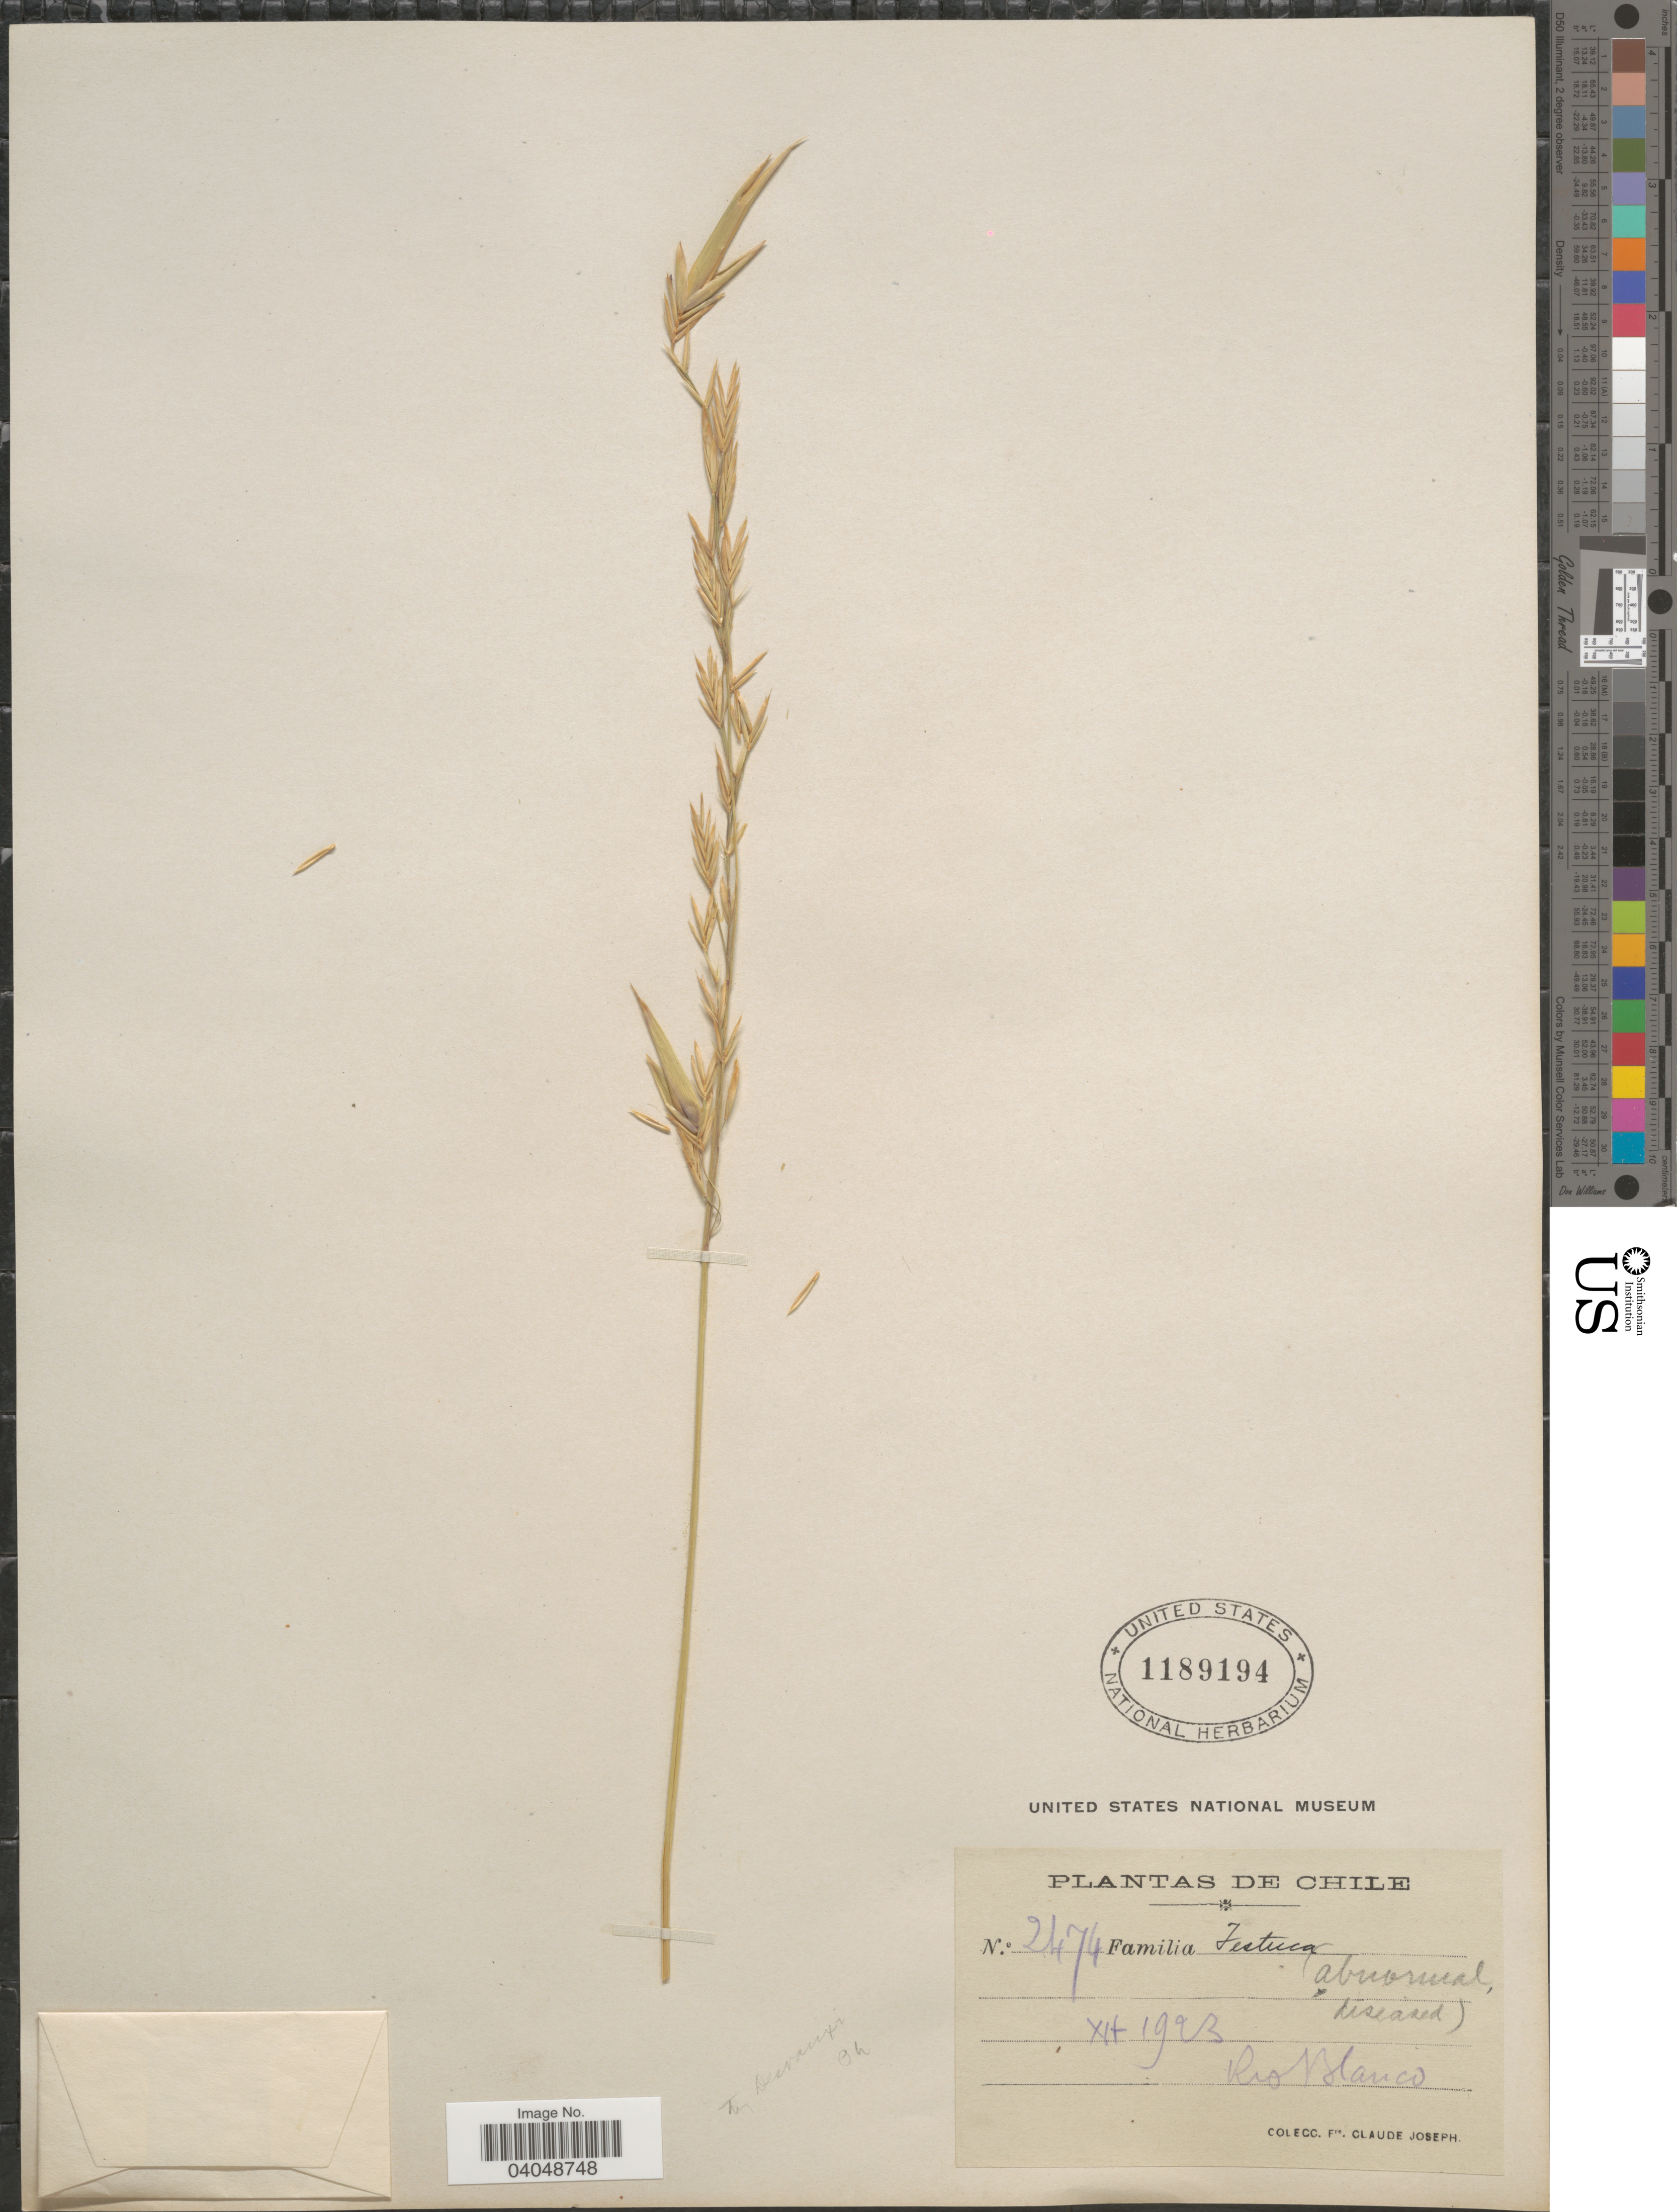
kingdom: Plantae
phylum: Tracheophyta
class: Liliopsida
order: Poales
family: Poaceae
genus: Festuca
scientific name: Festuca sp.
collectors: Bro. Claude-Joseph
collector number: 2474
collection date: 1923-12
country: Chile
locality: Rio Blanco.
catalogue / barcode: US 1189194